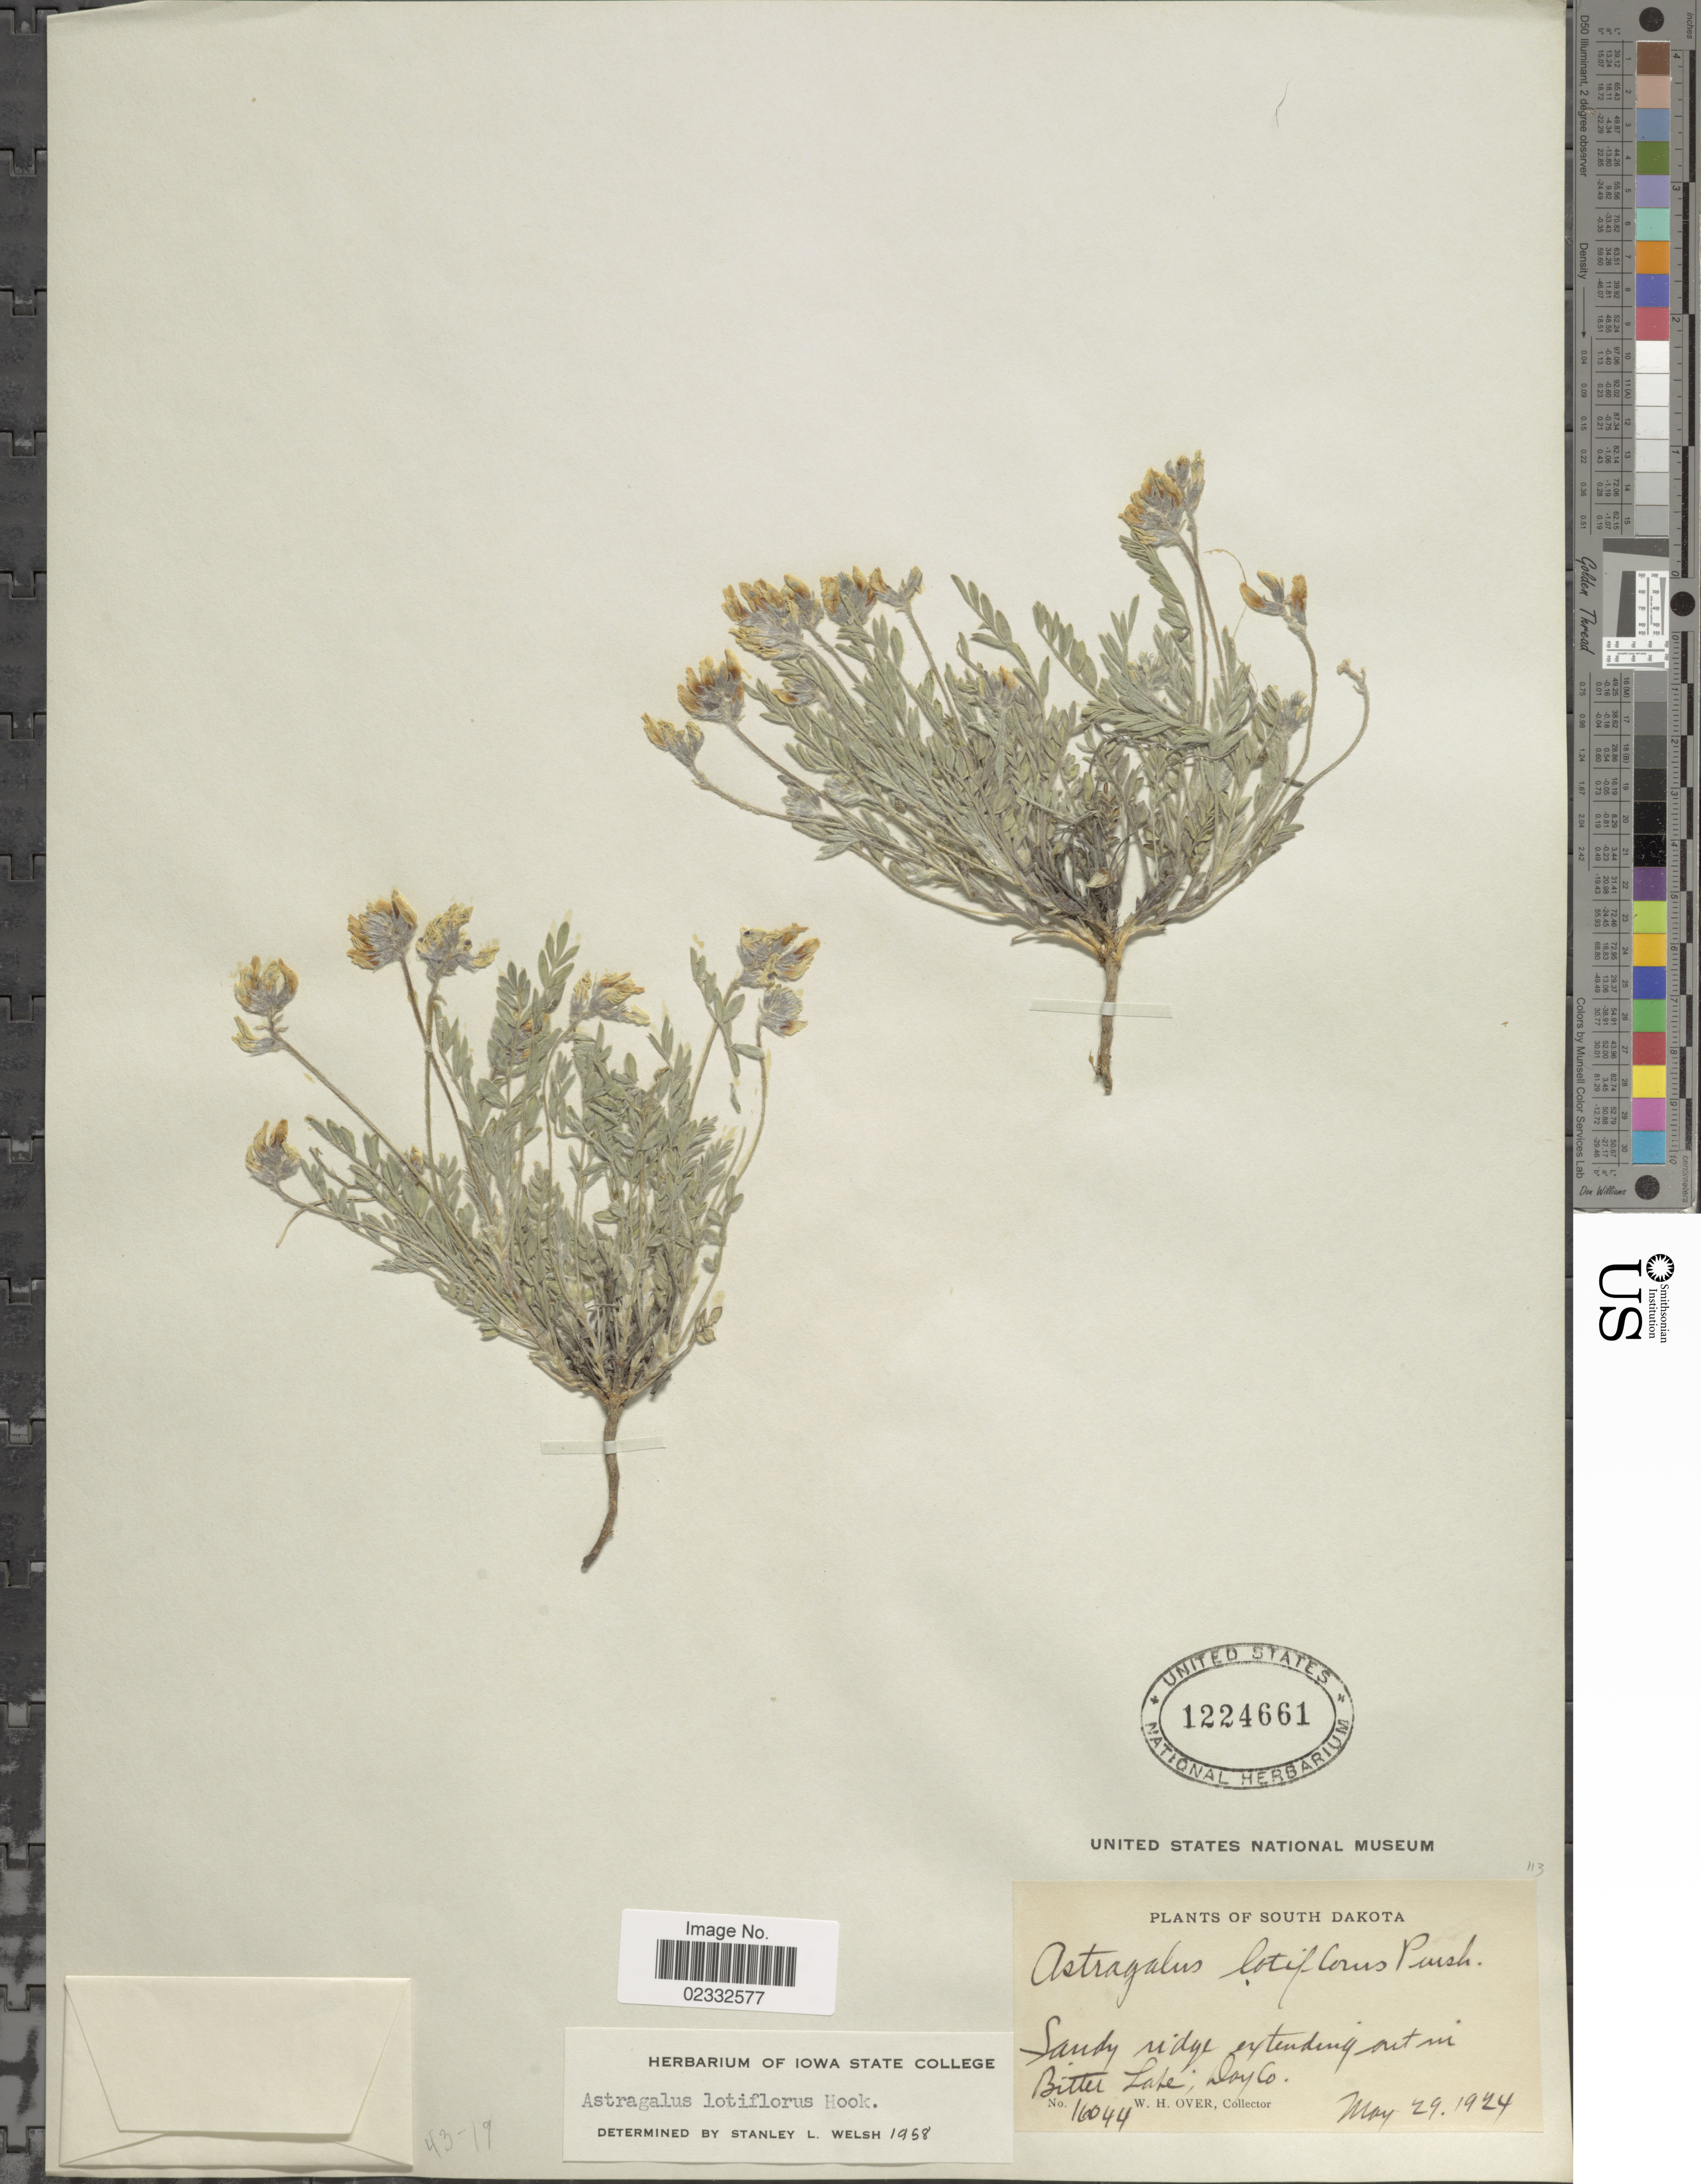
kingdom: Plantae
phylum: Tracheophyta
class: Magnoliopsida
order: Fabales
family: Fabaceae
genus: Astragalus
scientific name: Astragalus lotiflorus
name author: Hook.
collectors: W. Over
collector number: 16044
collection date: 1924-05-29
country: United States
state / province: South Dakota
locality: Sandy ridge extending out in Bitter Lake,Day Co.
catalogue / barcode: US 1224661